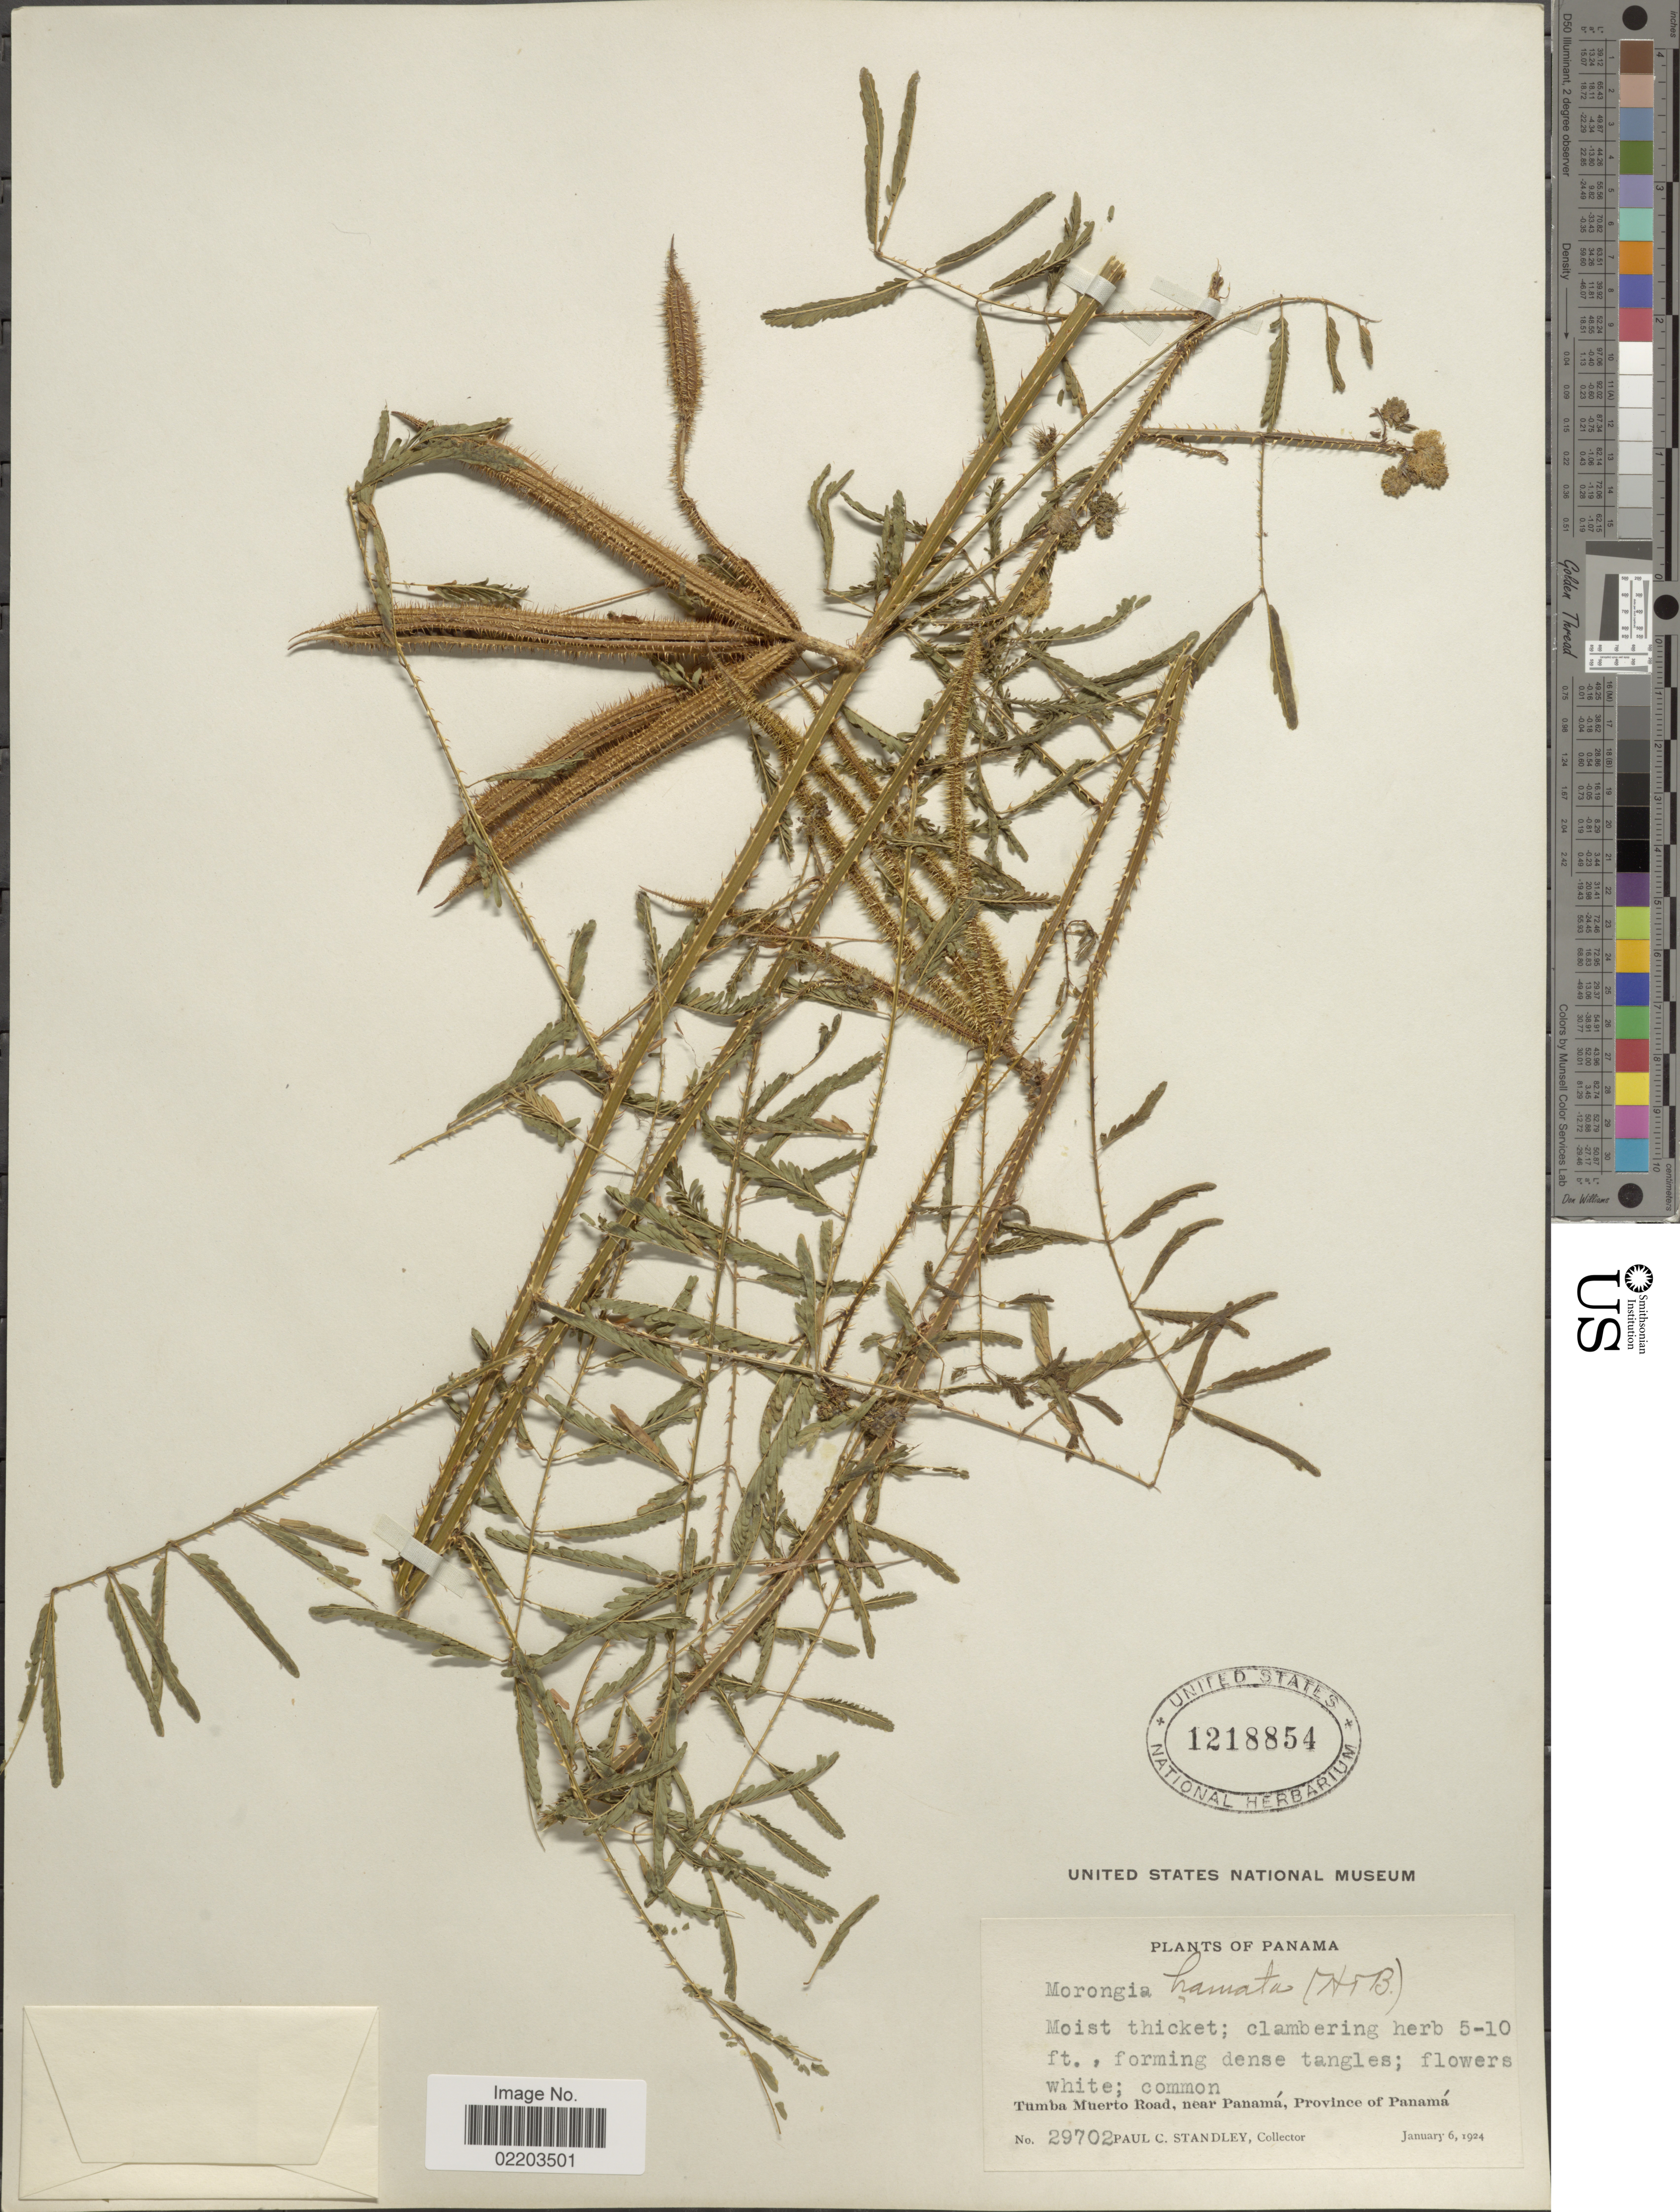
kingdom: Plantae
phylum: Tracheophyta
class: Magnoliopsida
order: Fabales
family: Fabaceae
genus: Mimosa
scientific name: Mimosa tetragona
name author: Poir.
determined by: U.S. National Herbarium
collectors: P. C. Standley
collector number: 29702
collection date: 1924-01-06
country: Panama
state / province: Panamá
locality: Moist thicket; Tumba Muerto Road, near Panamá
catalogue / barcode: US 1218854